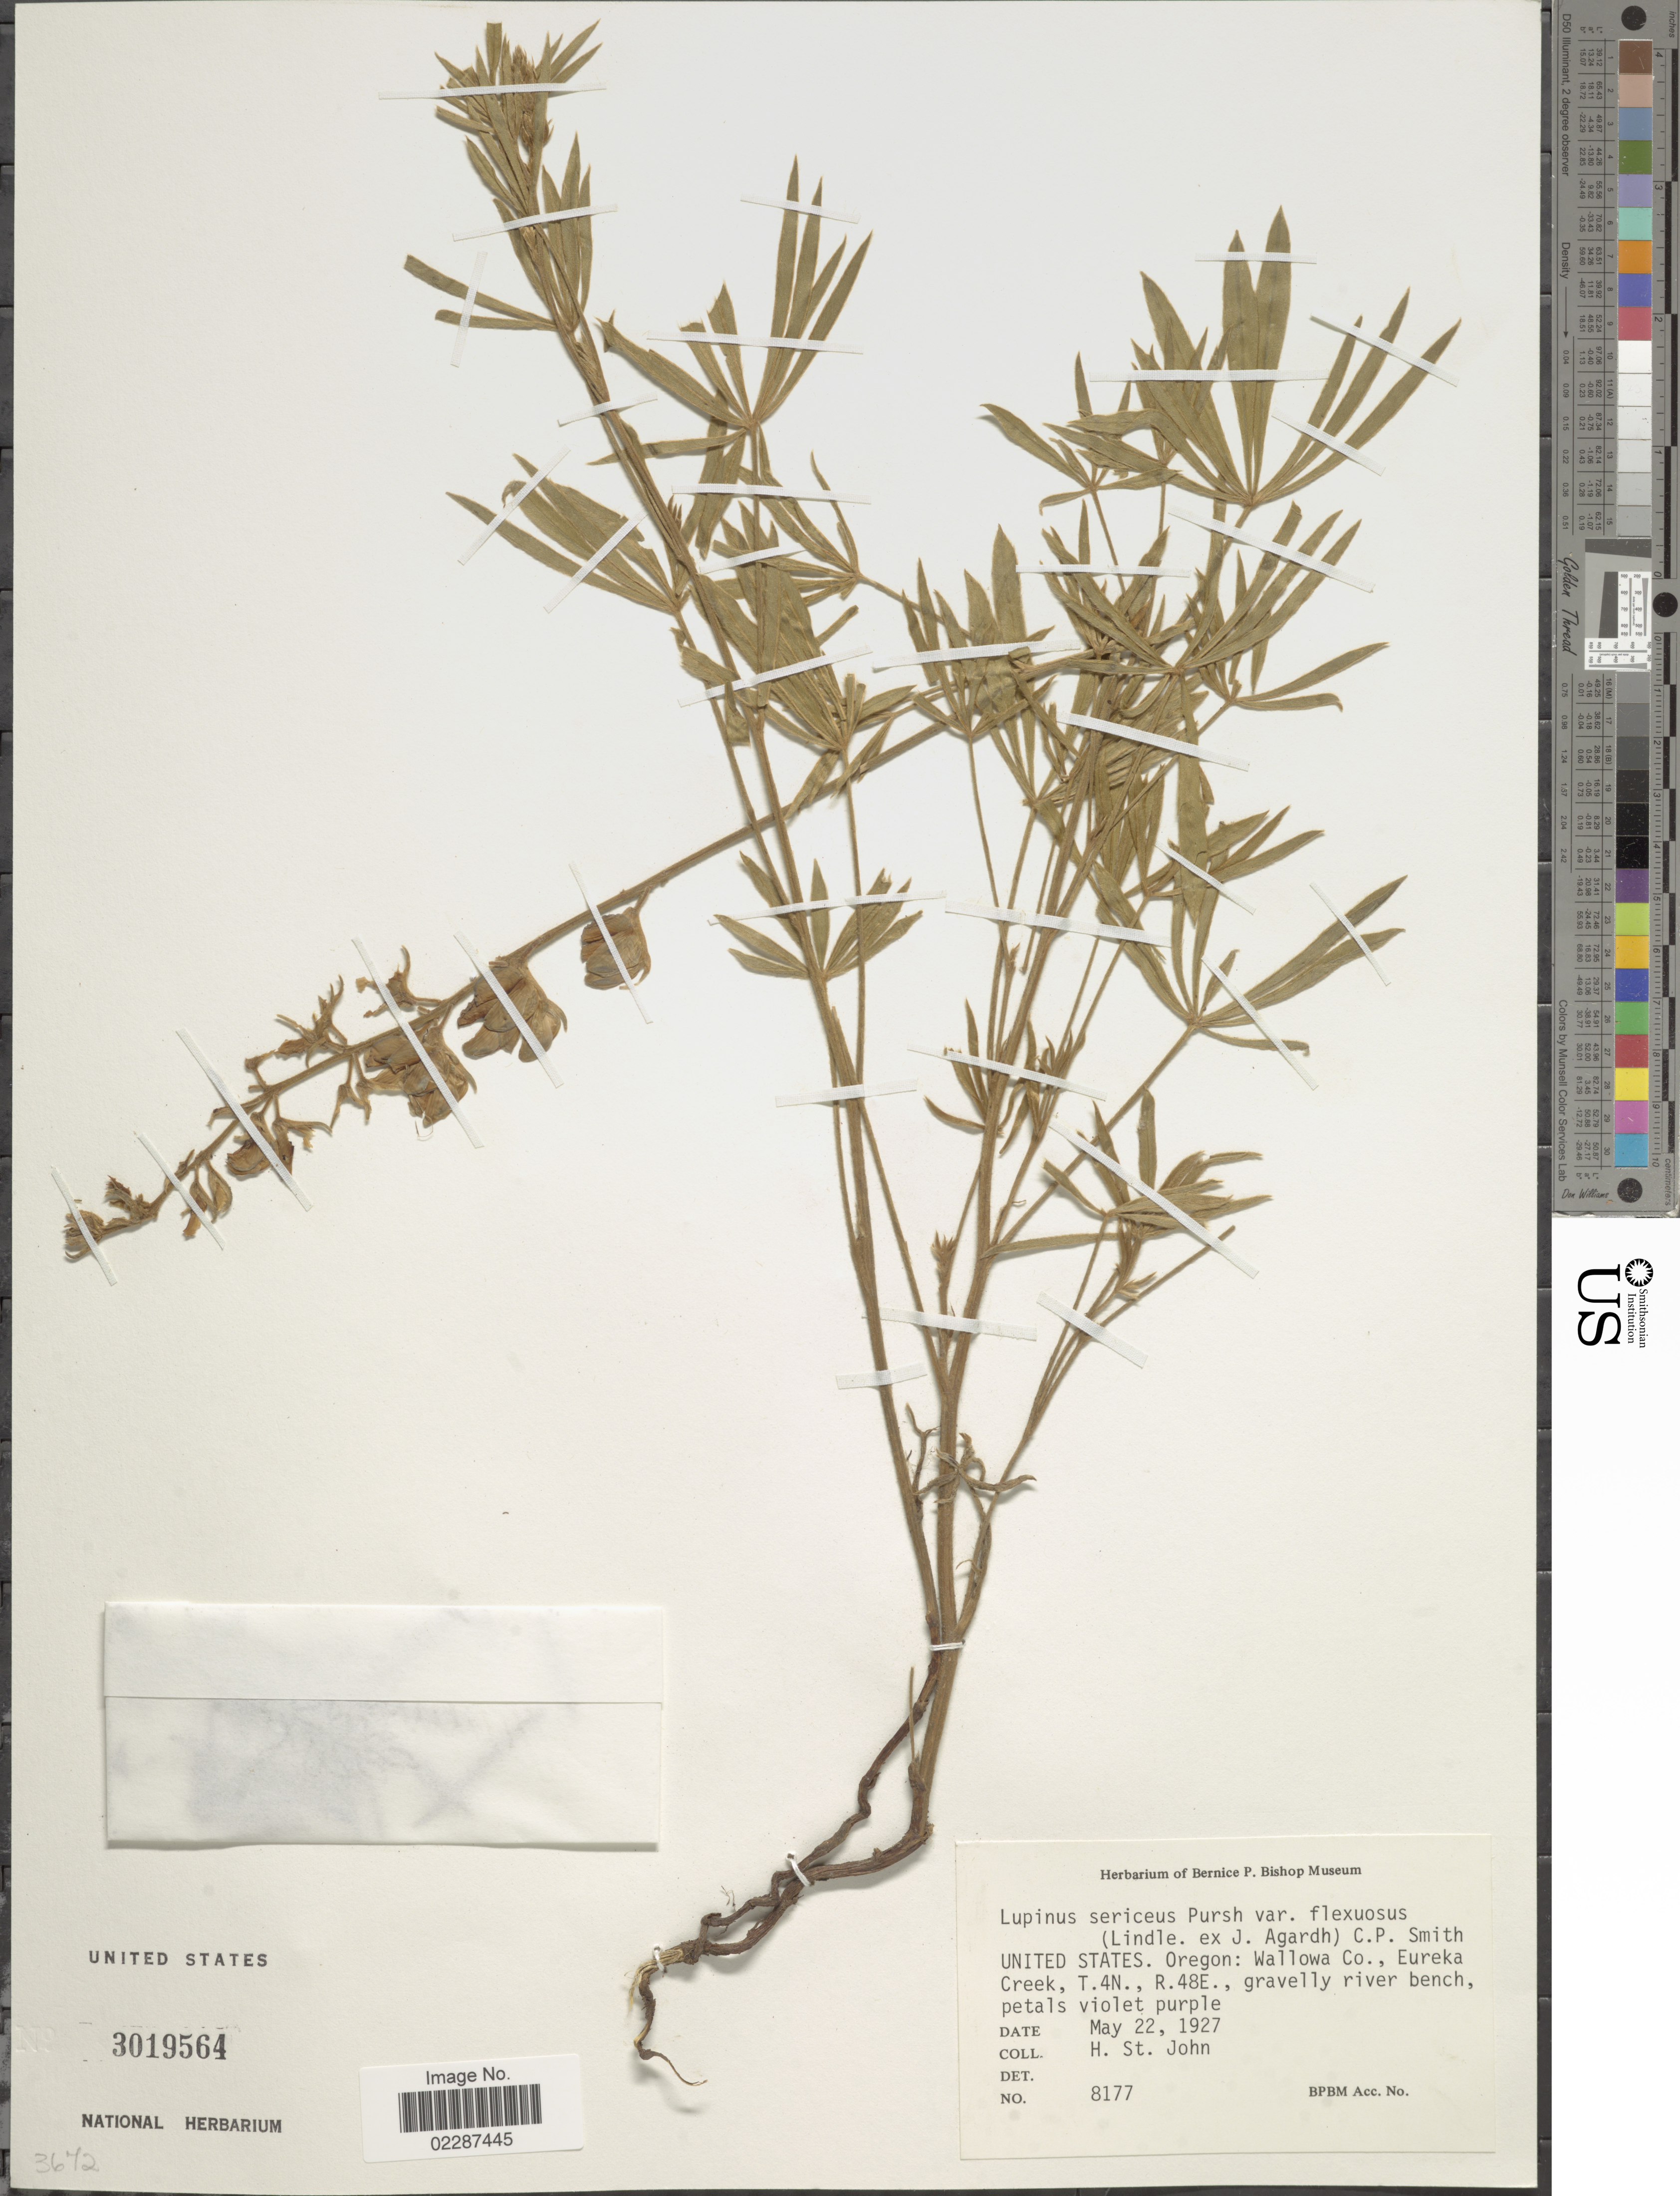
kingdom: Plantae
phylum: Tracheophyta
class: Magnoliopsida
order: Fabales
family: Fabaceae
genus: Lupinus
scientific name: Lupinus sericeus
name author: Pursh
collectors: H. St. John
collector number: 8177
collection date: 1927-05-22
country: United States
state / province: Oregon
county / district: Wallowa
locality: Wallowa Co. Eureka Creek, T4N R48E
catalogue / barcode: US 3019564